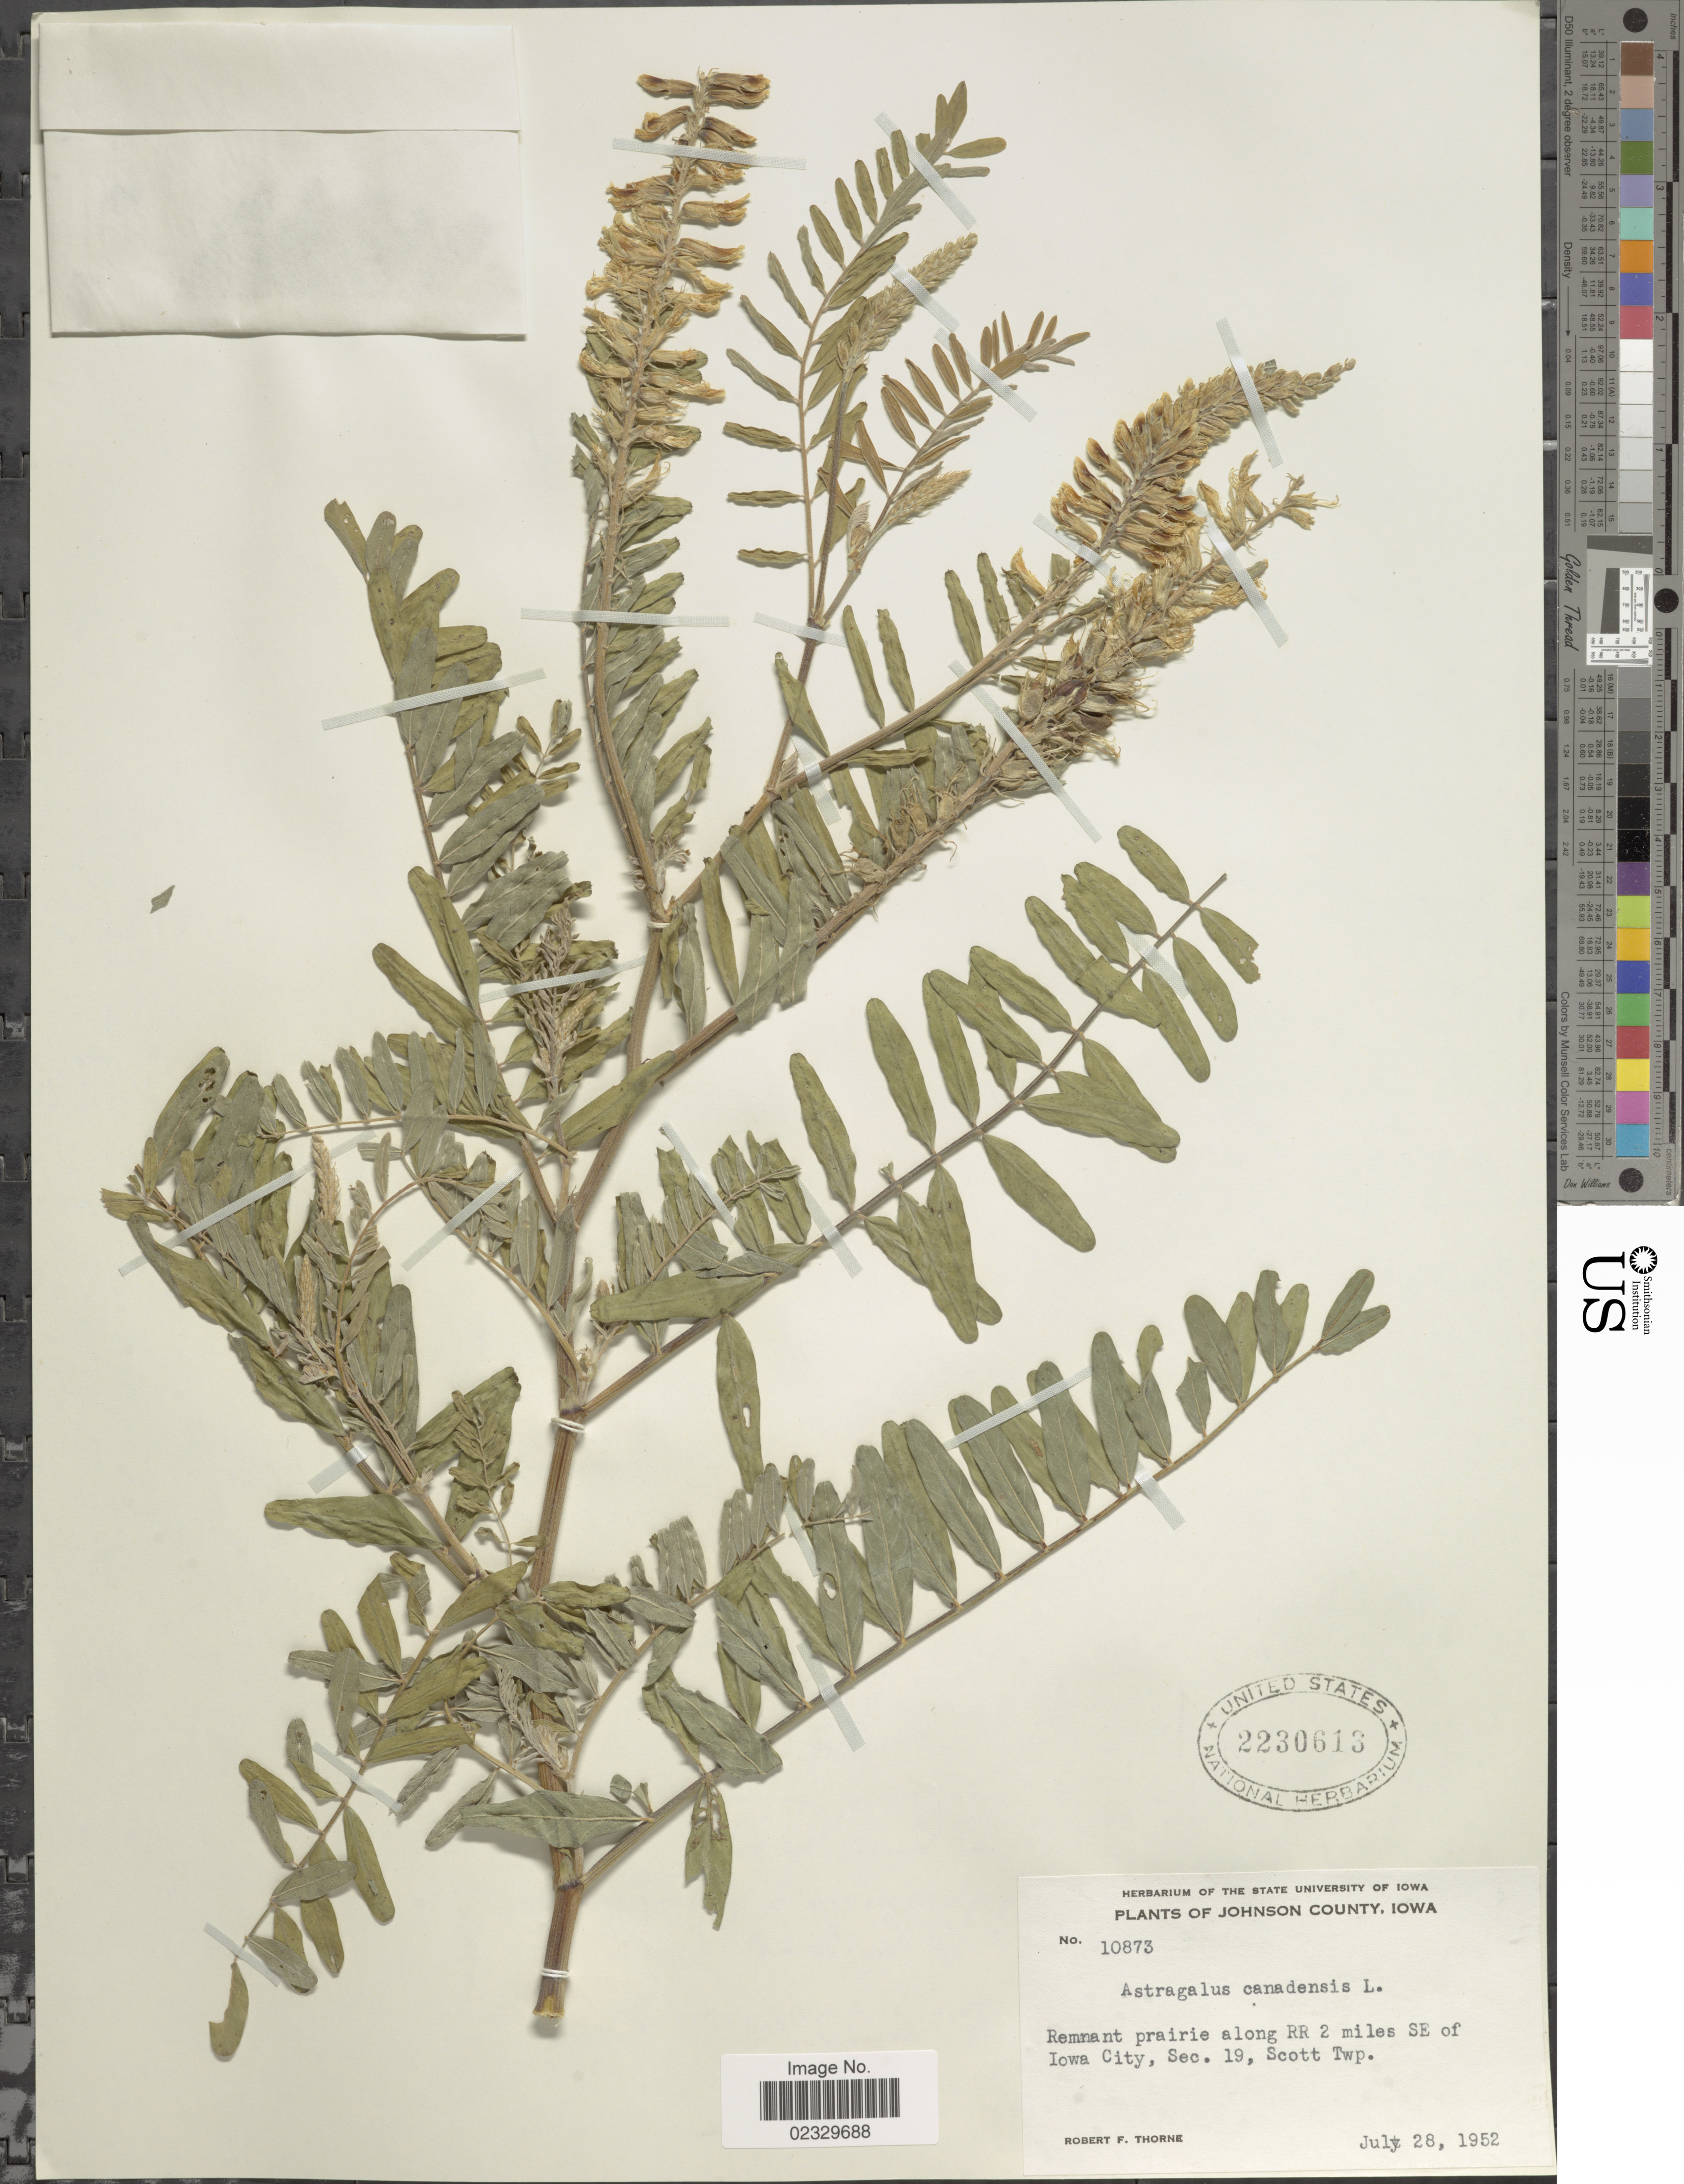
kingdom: Plantae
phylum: Tracheophyta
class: Magnoliopsida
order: Fabales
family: Fabaceae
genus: Astragalus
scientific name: Astragalus canadensis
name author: L.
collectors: R. F. Thorne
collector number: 10873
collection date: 1952-07-28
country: United States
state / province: Iowa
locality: Johnson County, Iowa, Remnant prairie along RR 2 miles SE of Iowa City, Sec. 19. Scott Twp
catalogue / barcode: US 2230613